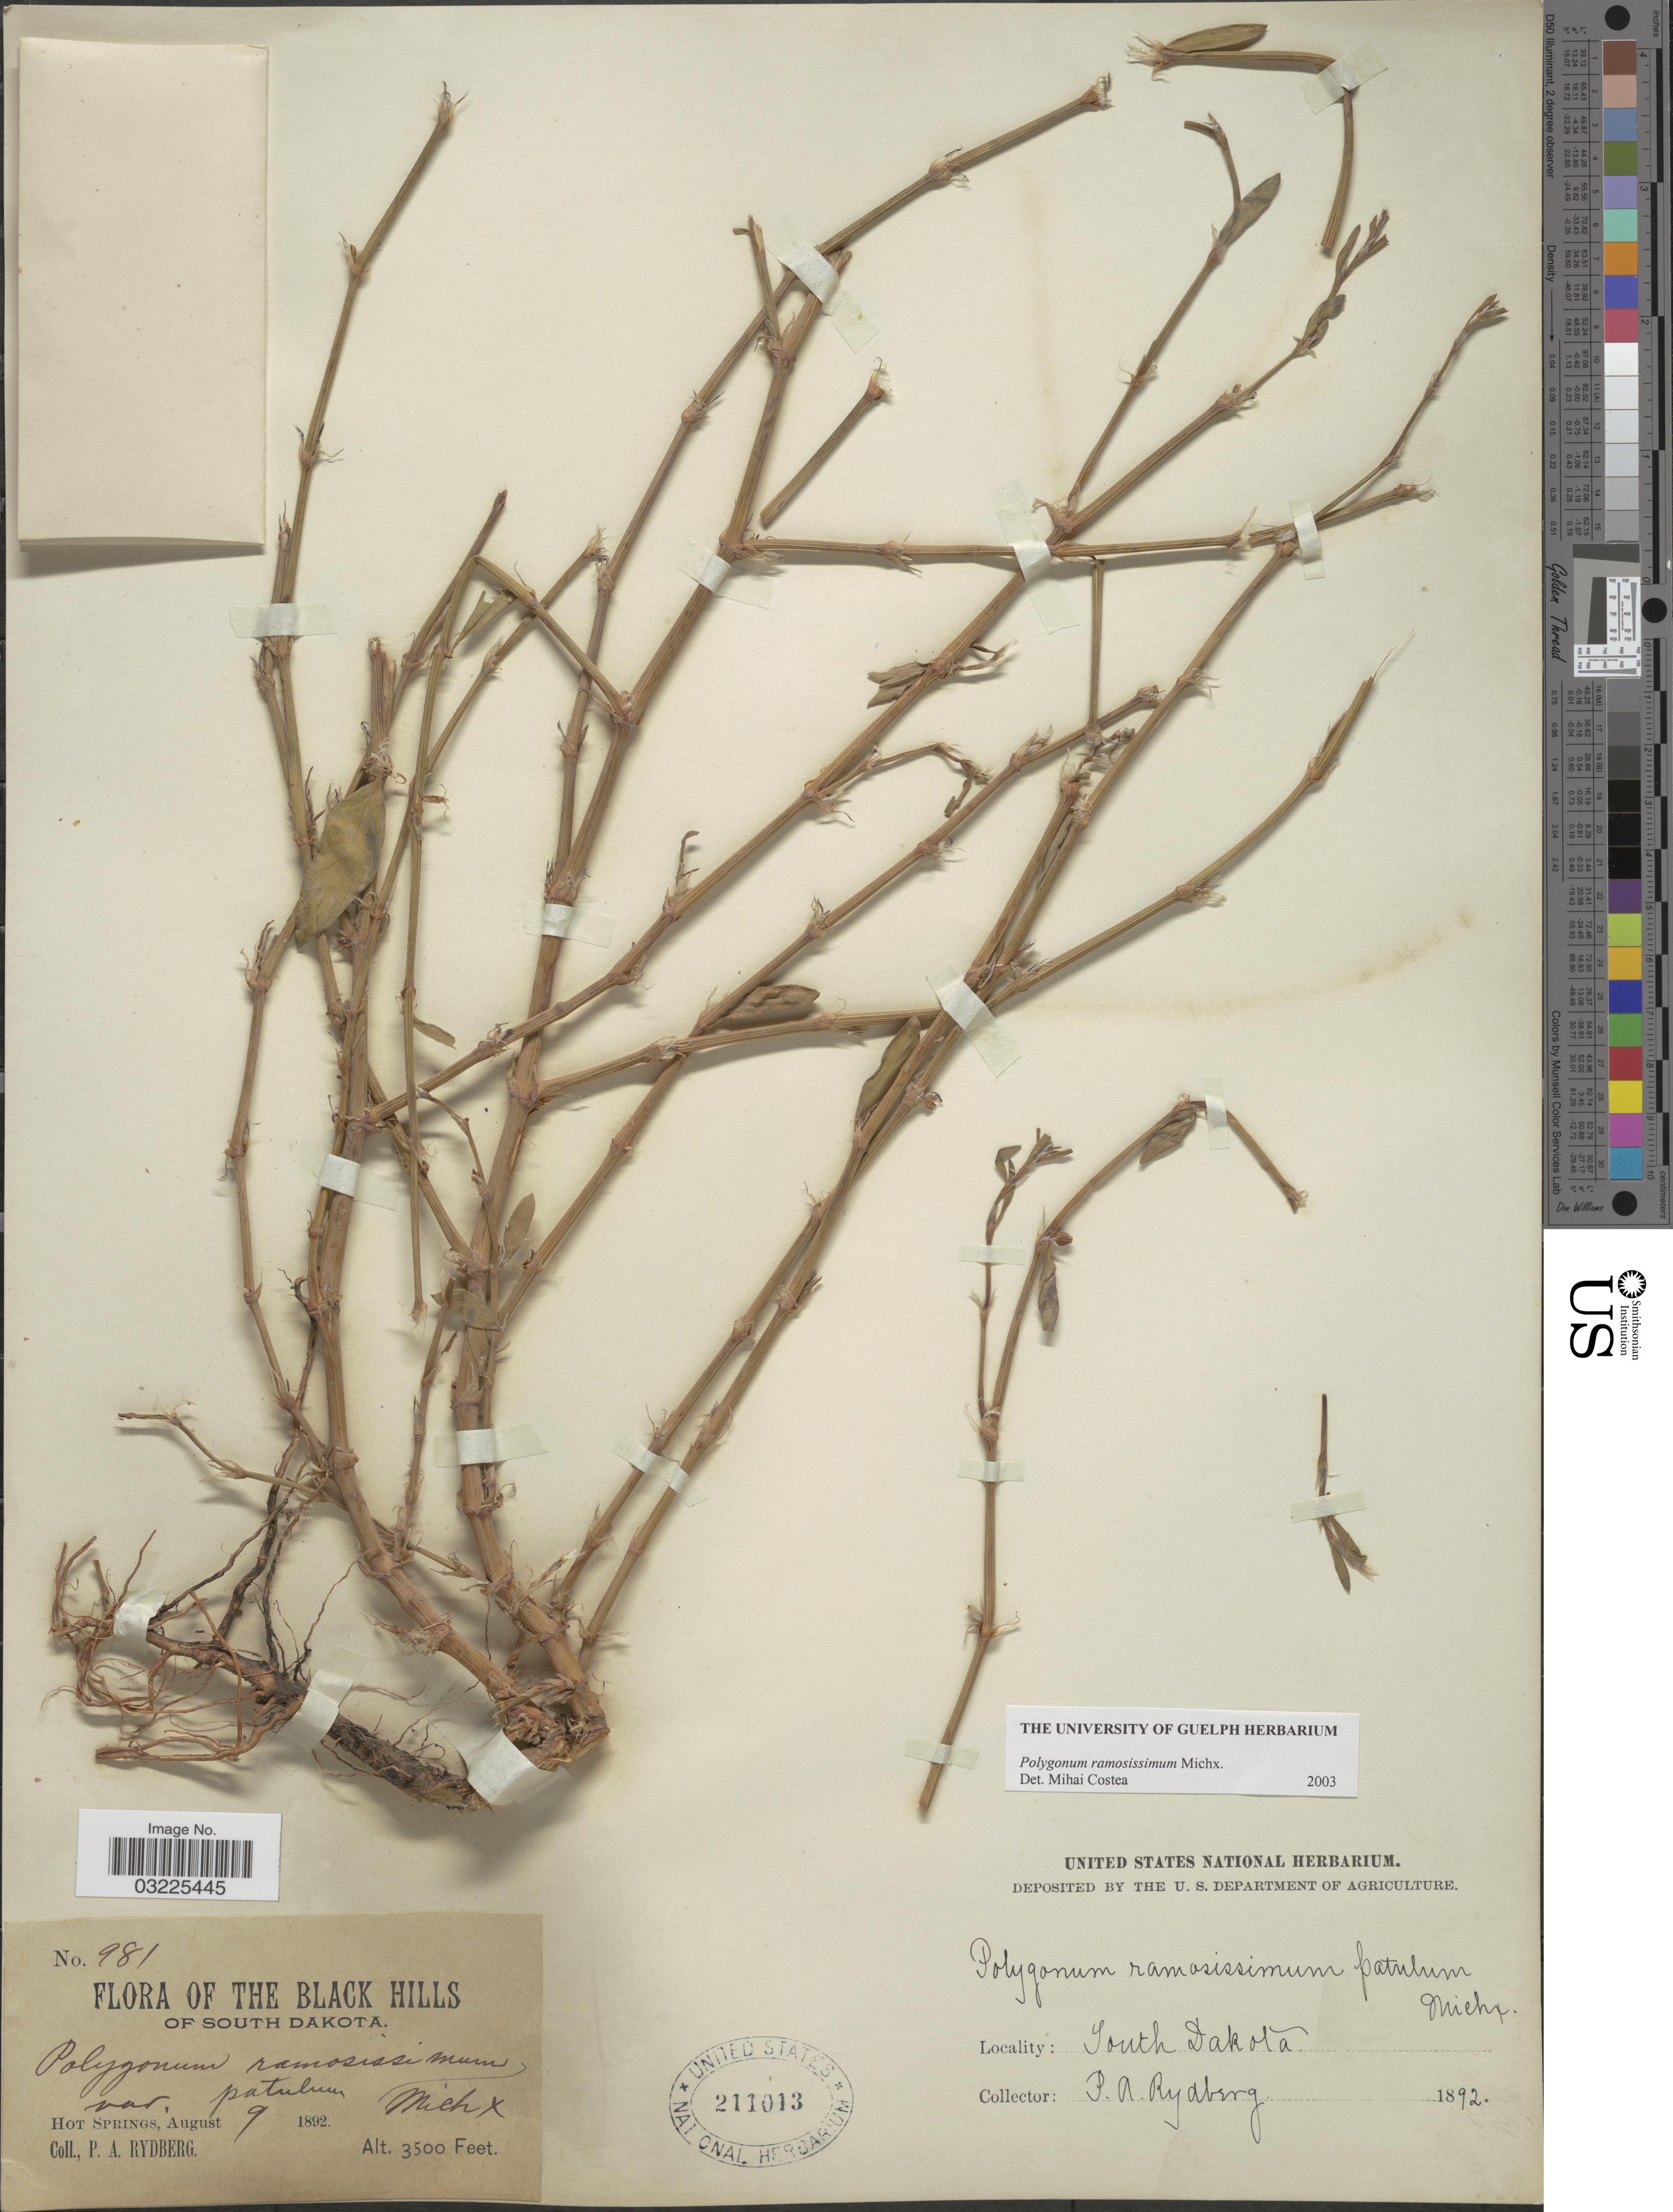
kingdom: Plantae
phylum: Tracheophyta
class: Magnoliopsida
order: Caryophyllales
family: Polygonaceae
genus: Polygonum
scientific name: Polygonum ramosissimum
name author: Michx.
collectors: P. A. Rydberg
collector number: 981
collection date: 1892-08-09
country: United States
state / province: South Dakota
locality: The Black Hills. Hot Springs.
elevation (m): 1067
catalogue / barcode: US 211013